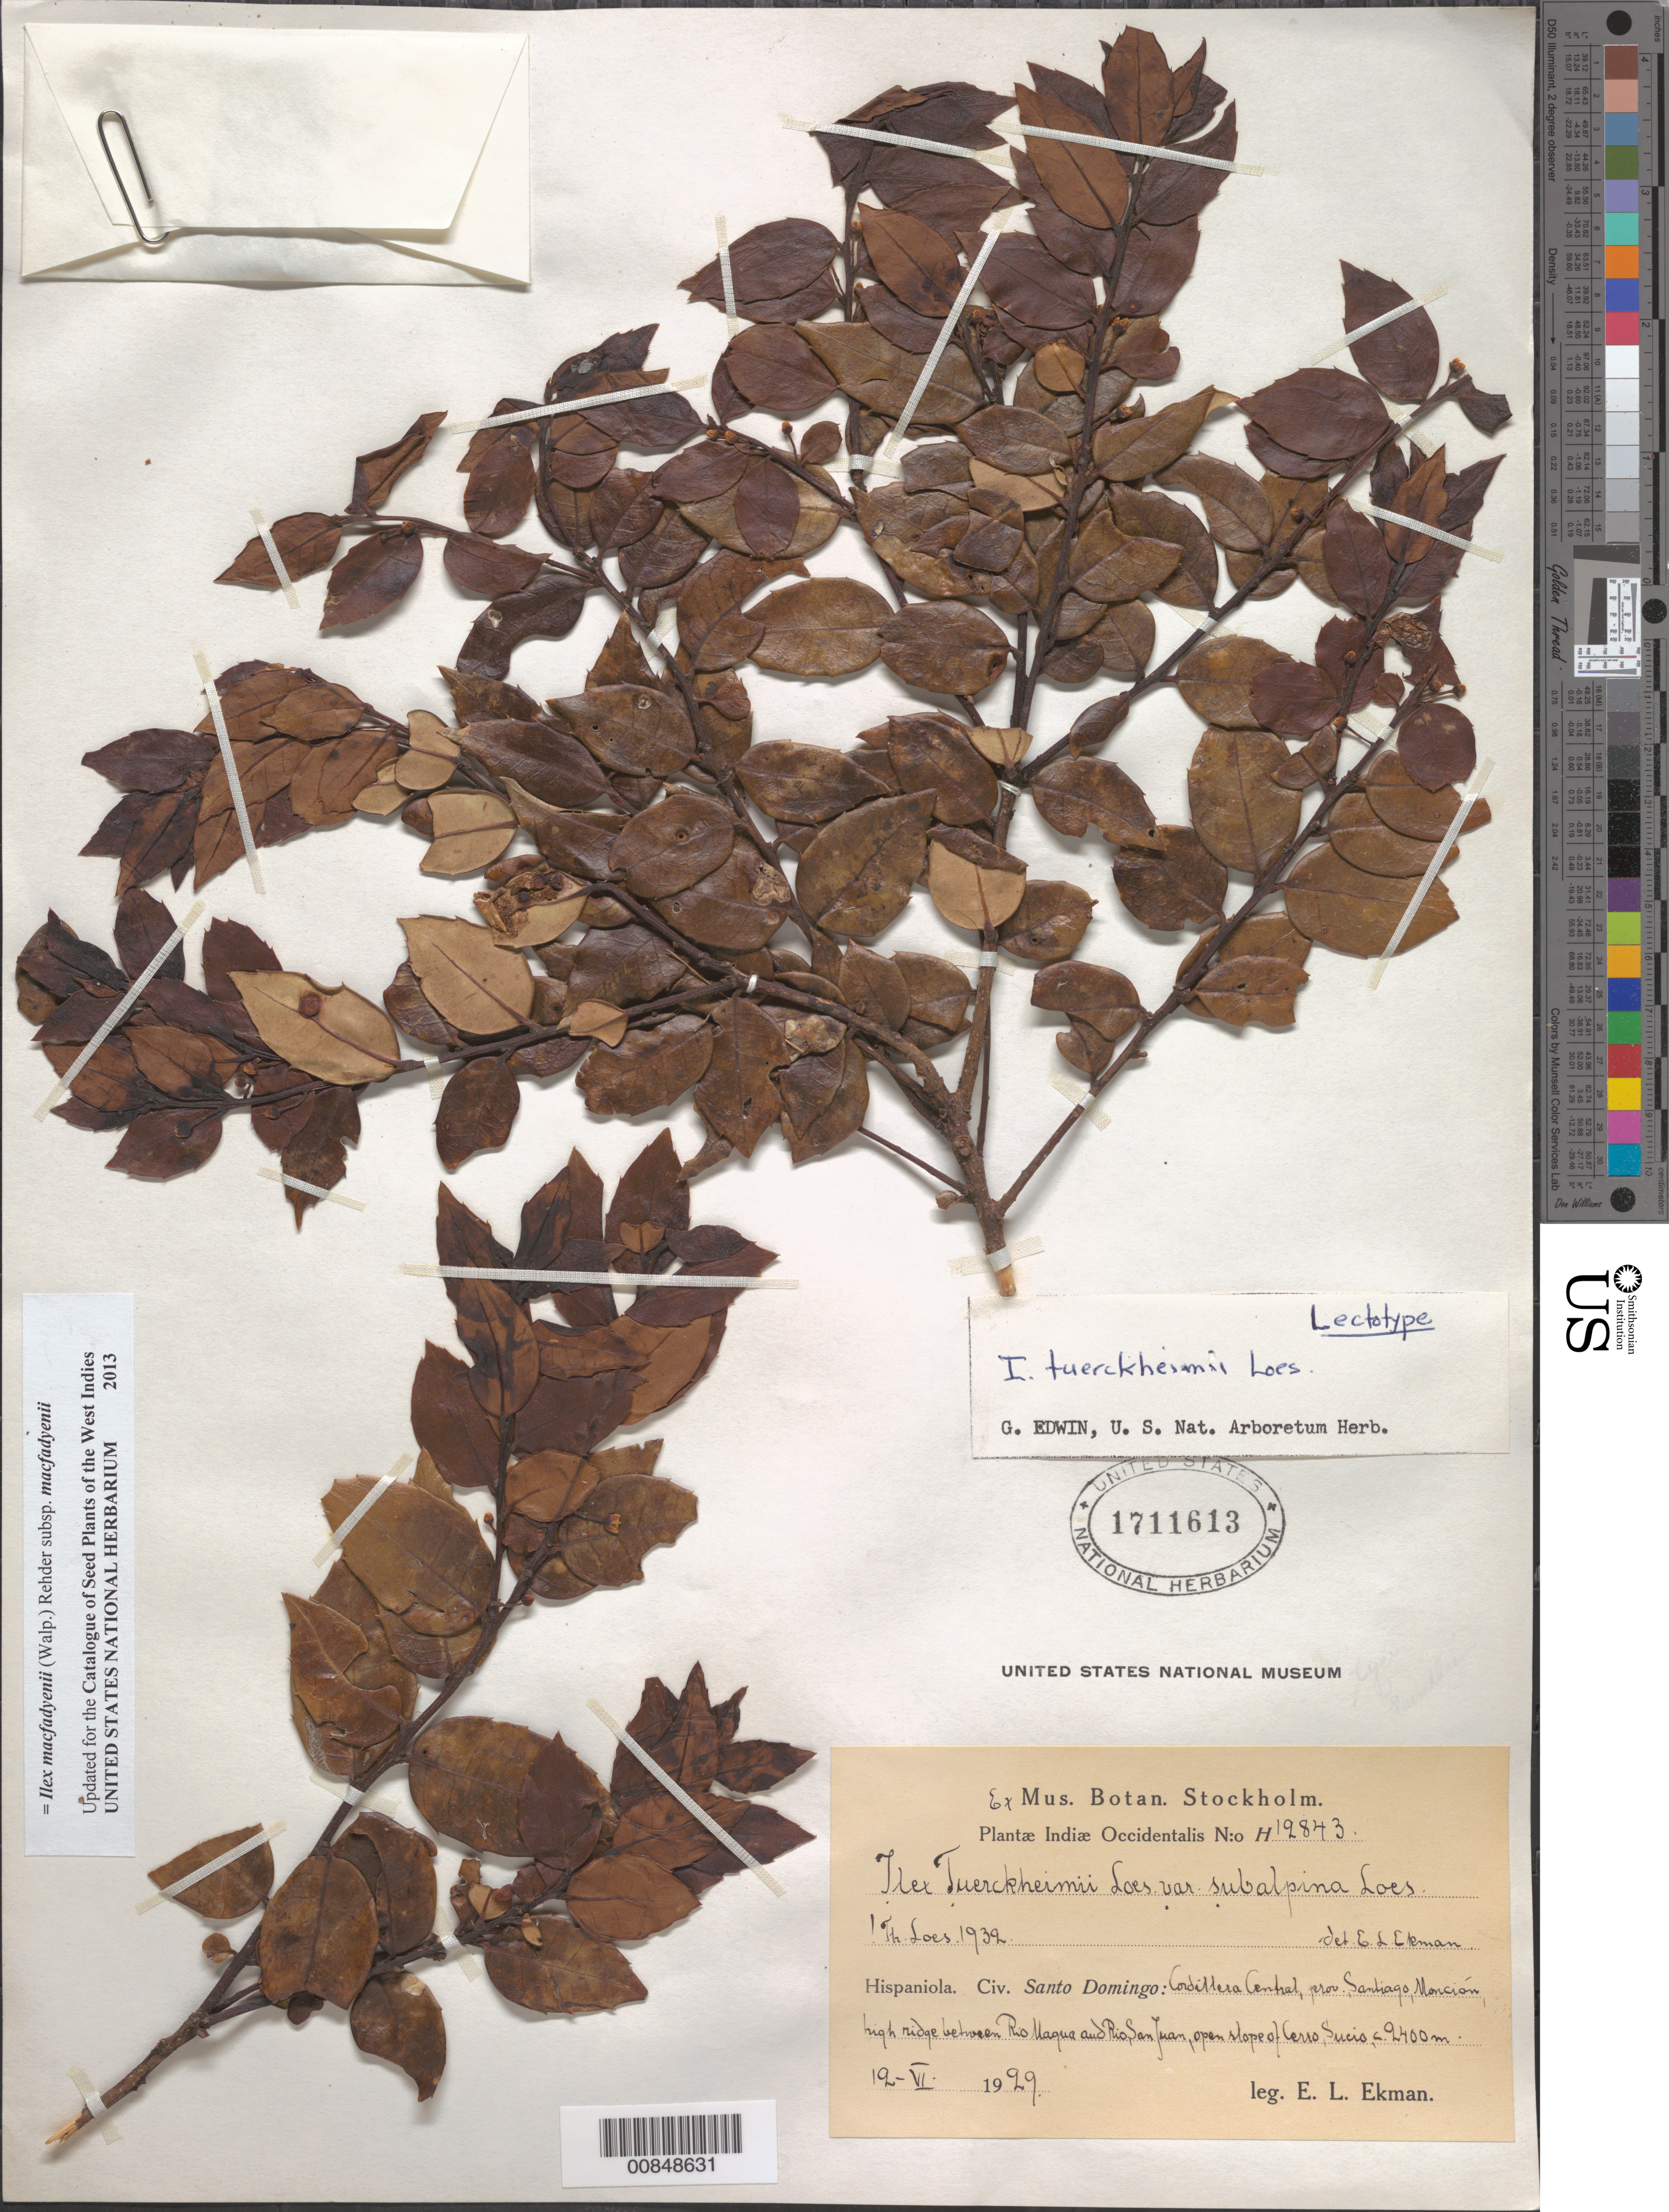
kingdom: Plantae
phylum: Tracheophyta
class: Magnoliopsida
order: Aquifoliales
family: Aquifoliaceae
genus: Ilex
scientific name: Ilex macfadyenii subsp. macfadyenii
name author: (Walp.) Rehder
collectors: E. L. Ekman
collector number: H 12843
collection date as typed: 12 Jun 1929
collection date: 1929-06-12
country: Dominican Republic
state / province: Santiago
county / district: Monción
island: Hispaniola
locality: Cordillera Central, high ridge between Rio Magua and Rio San Juan, open slope of Cerro Sucio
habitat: Open slope of cerro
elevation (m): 2400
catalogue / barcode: US 1711613